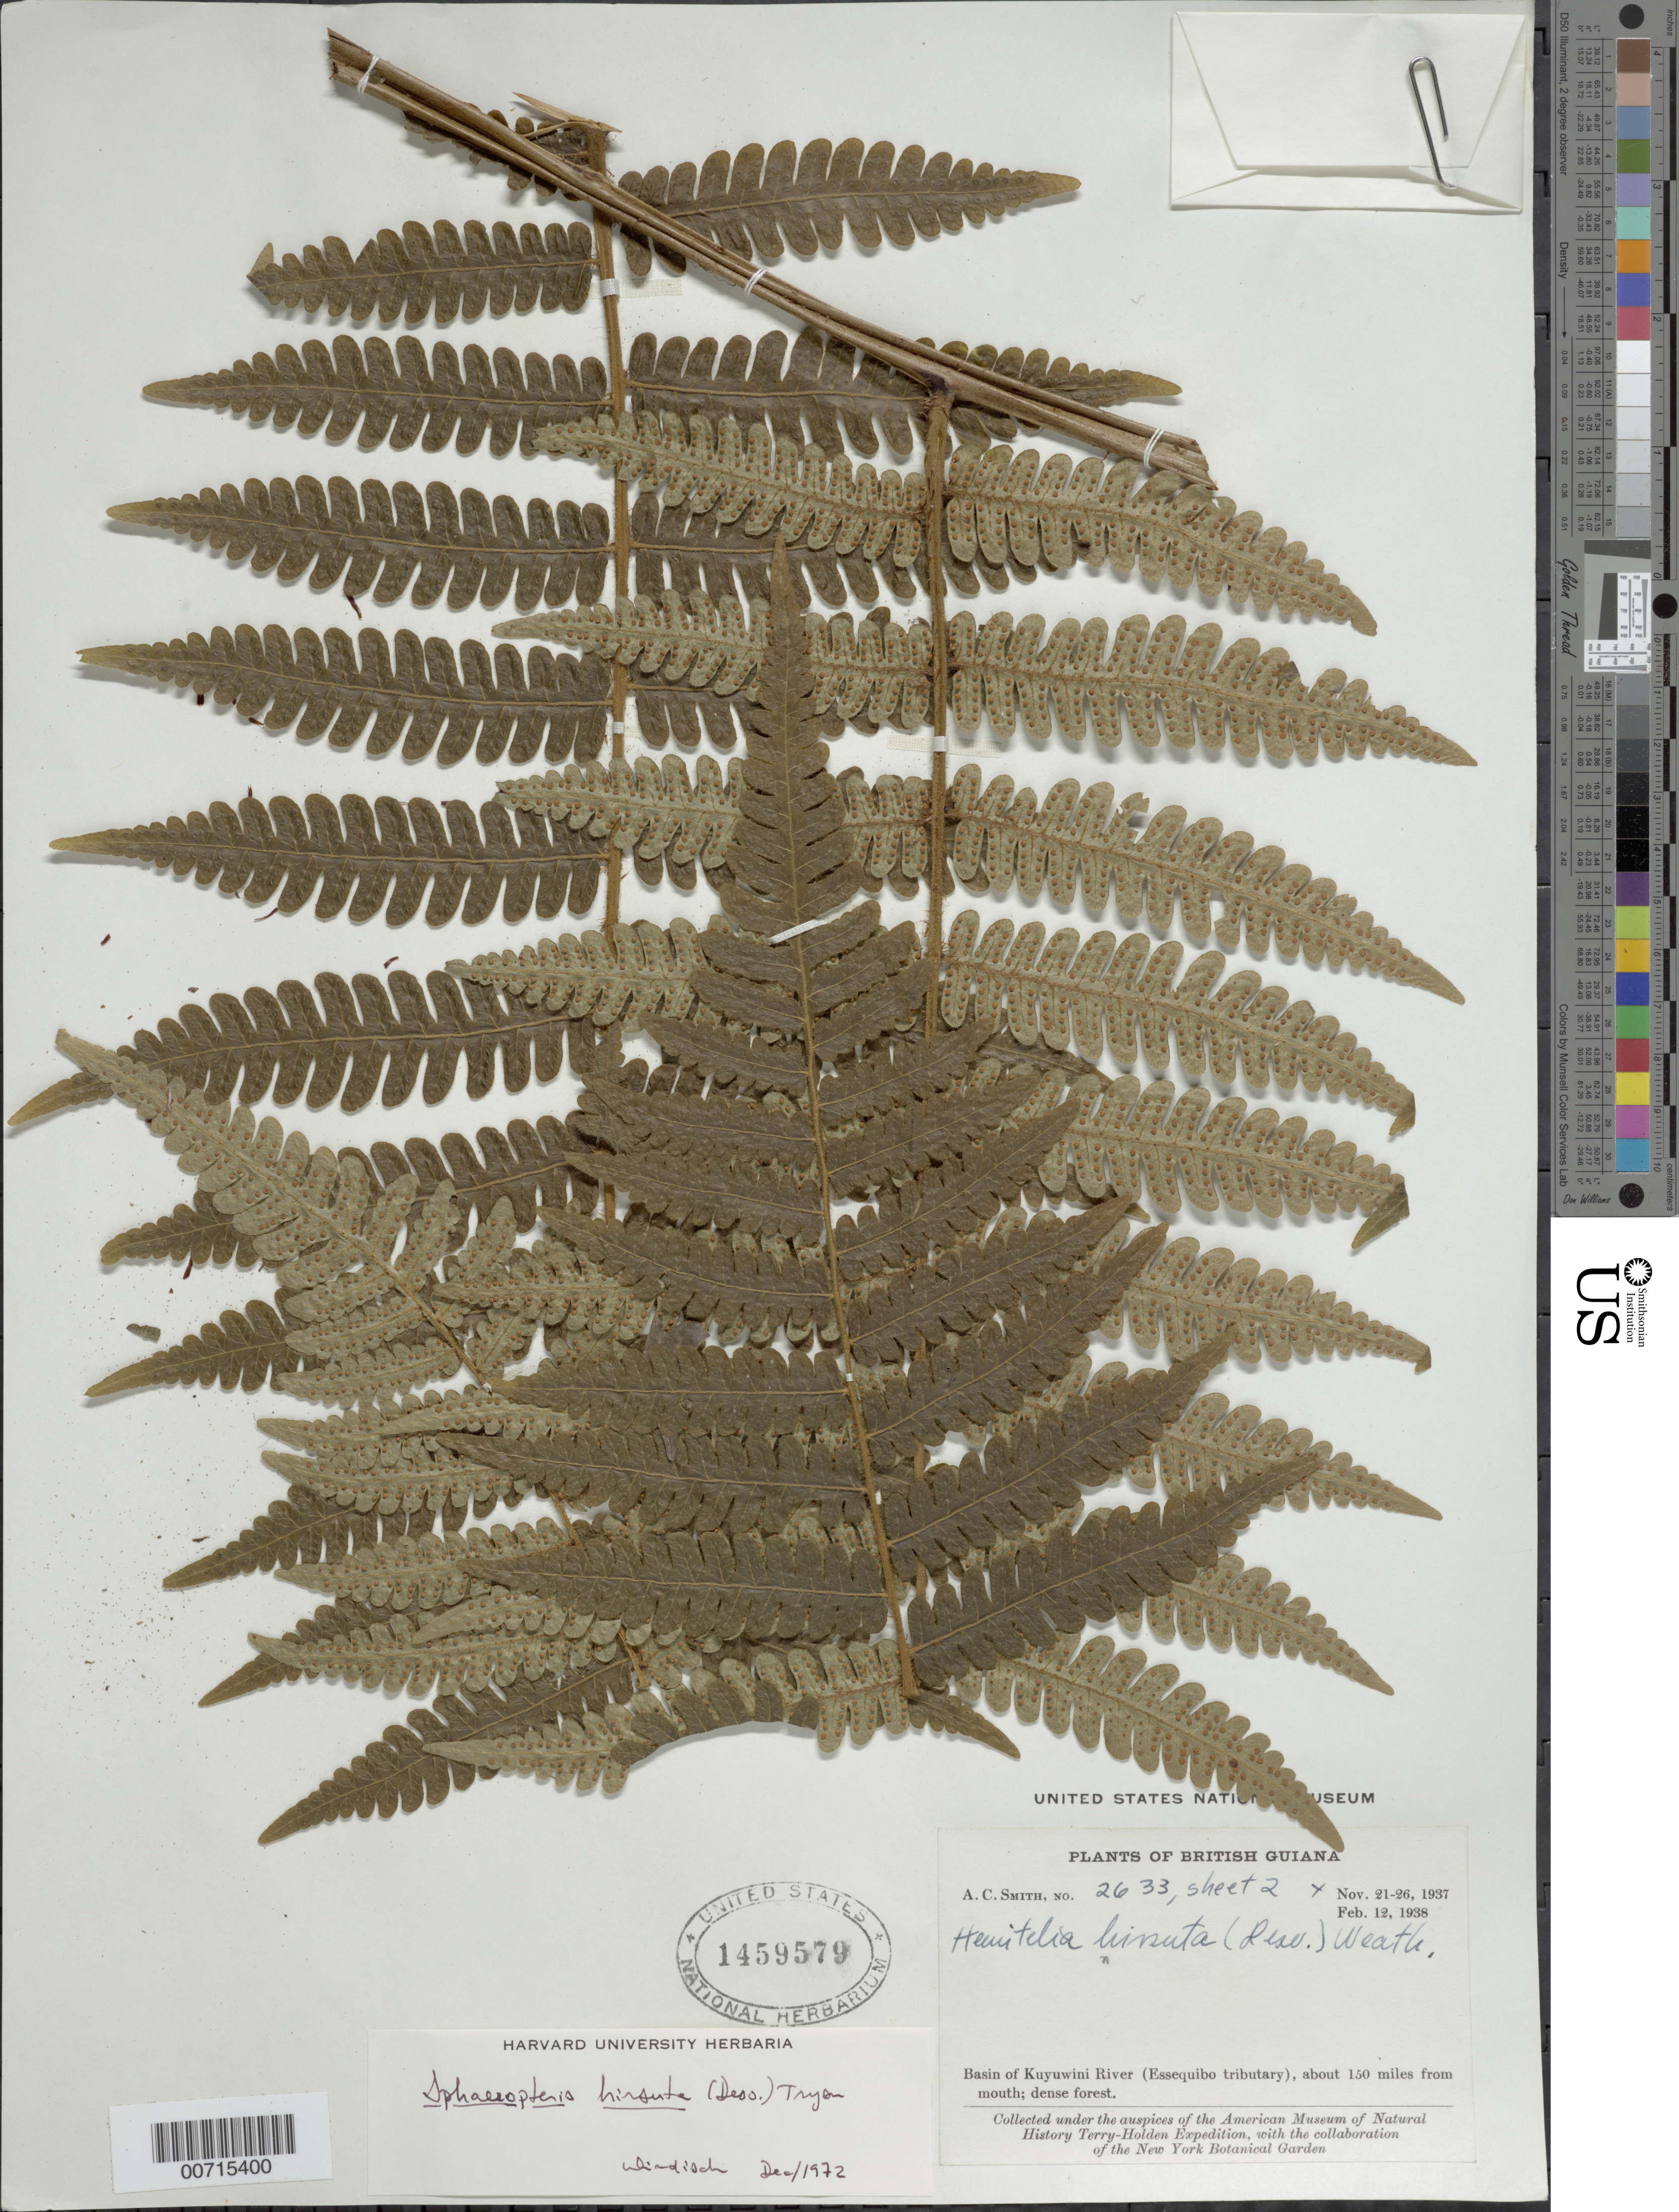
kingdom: Plantae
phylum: Tracheophyta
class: Polypodiopsida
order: Cyatheales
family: Cyatheaceae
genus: Cyathea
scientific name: Cyathea surinamensis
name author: (Miq.) Domin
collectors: A. C. Smith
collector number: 2633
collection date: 1937-11-21/1938-02-12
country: Guyana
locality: British Guiana, Basin of Kuyuwini River (Essequibo tributary), about 150 miles from mouth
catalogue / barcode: US 1459579